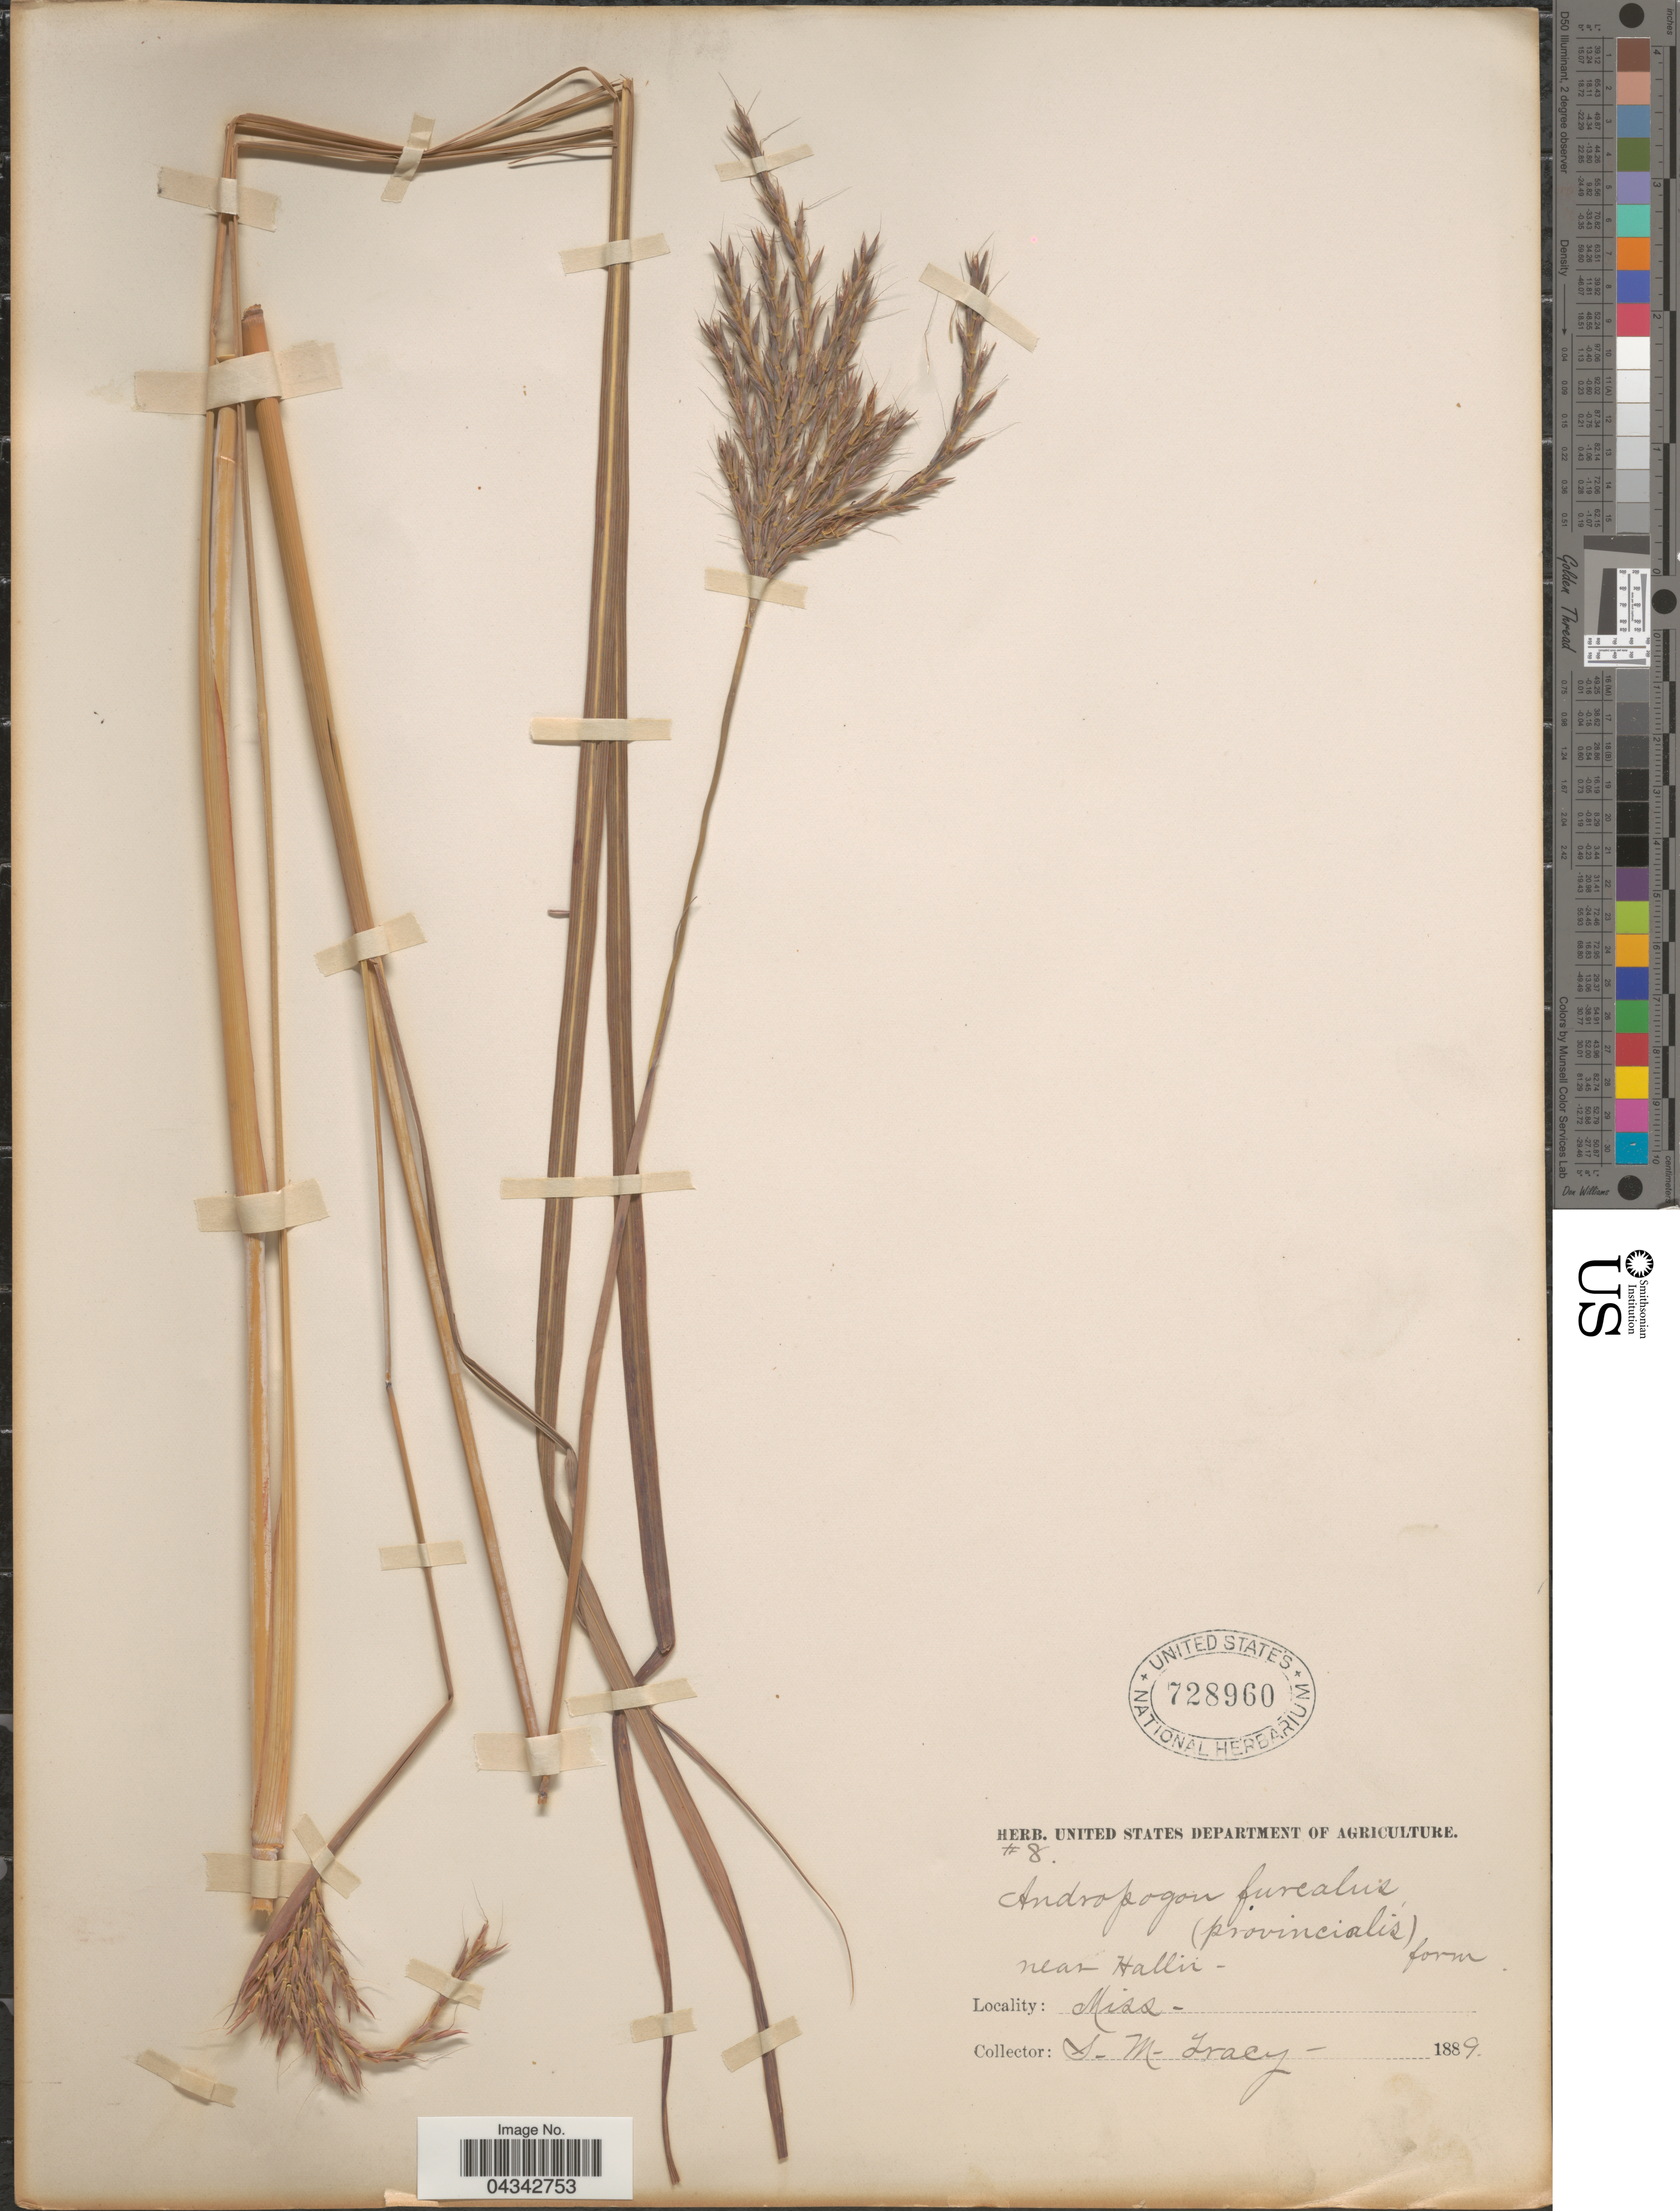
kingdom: Plantae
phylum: Tracheophyta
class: Liliopsida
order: Poales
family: Poaceae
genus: Andropogon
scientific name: Andropogon gerardii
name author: Vitman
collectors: S. M. Tracy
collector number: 8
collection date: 1889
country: United States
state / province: Mississippi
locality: Near Hallii.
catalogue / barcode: US 728960